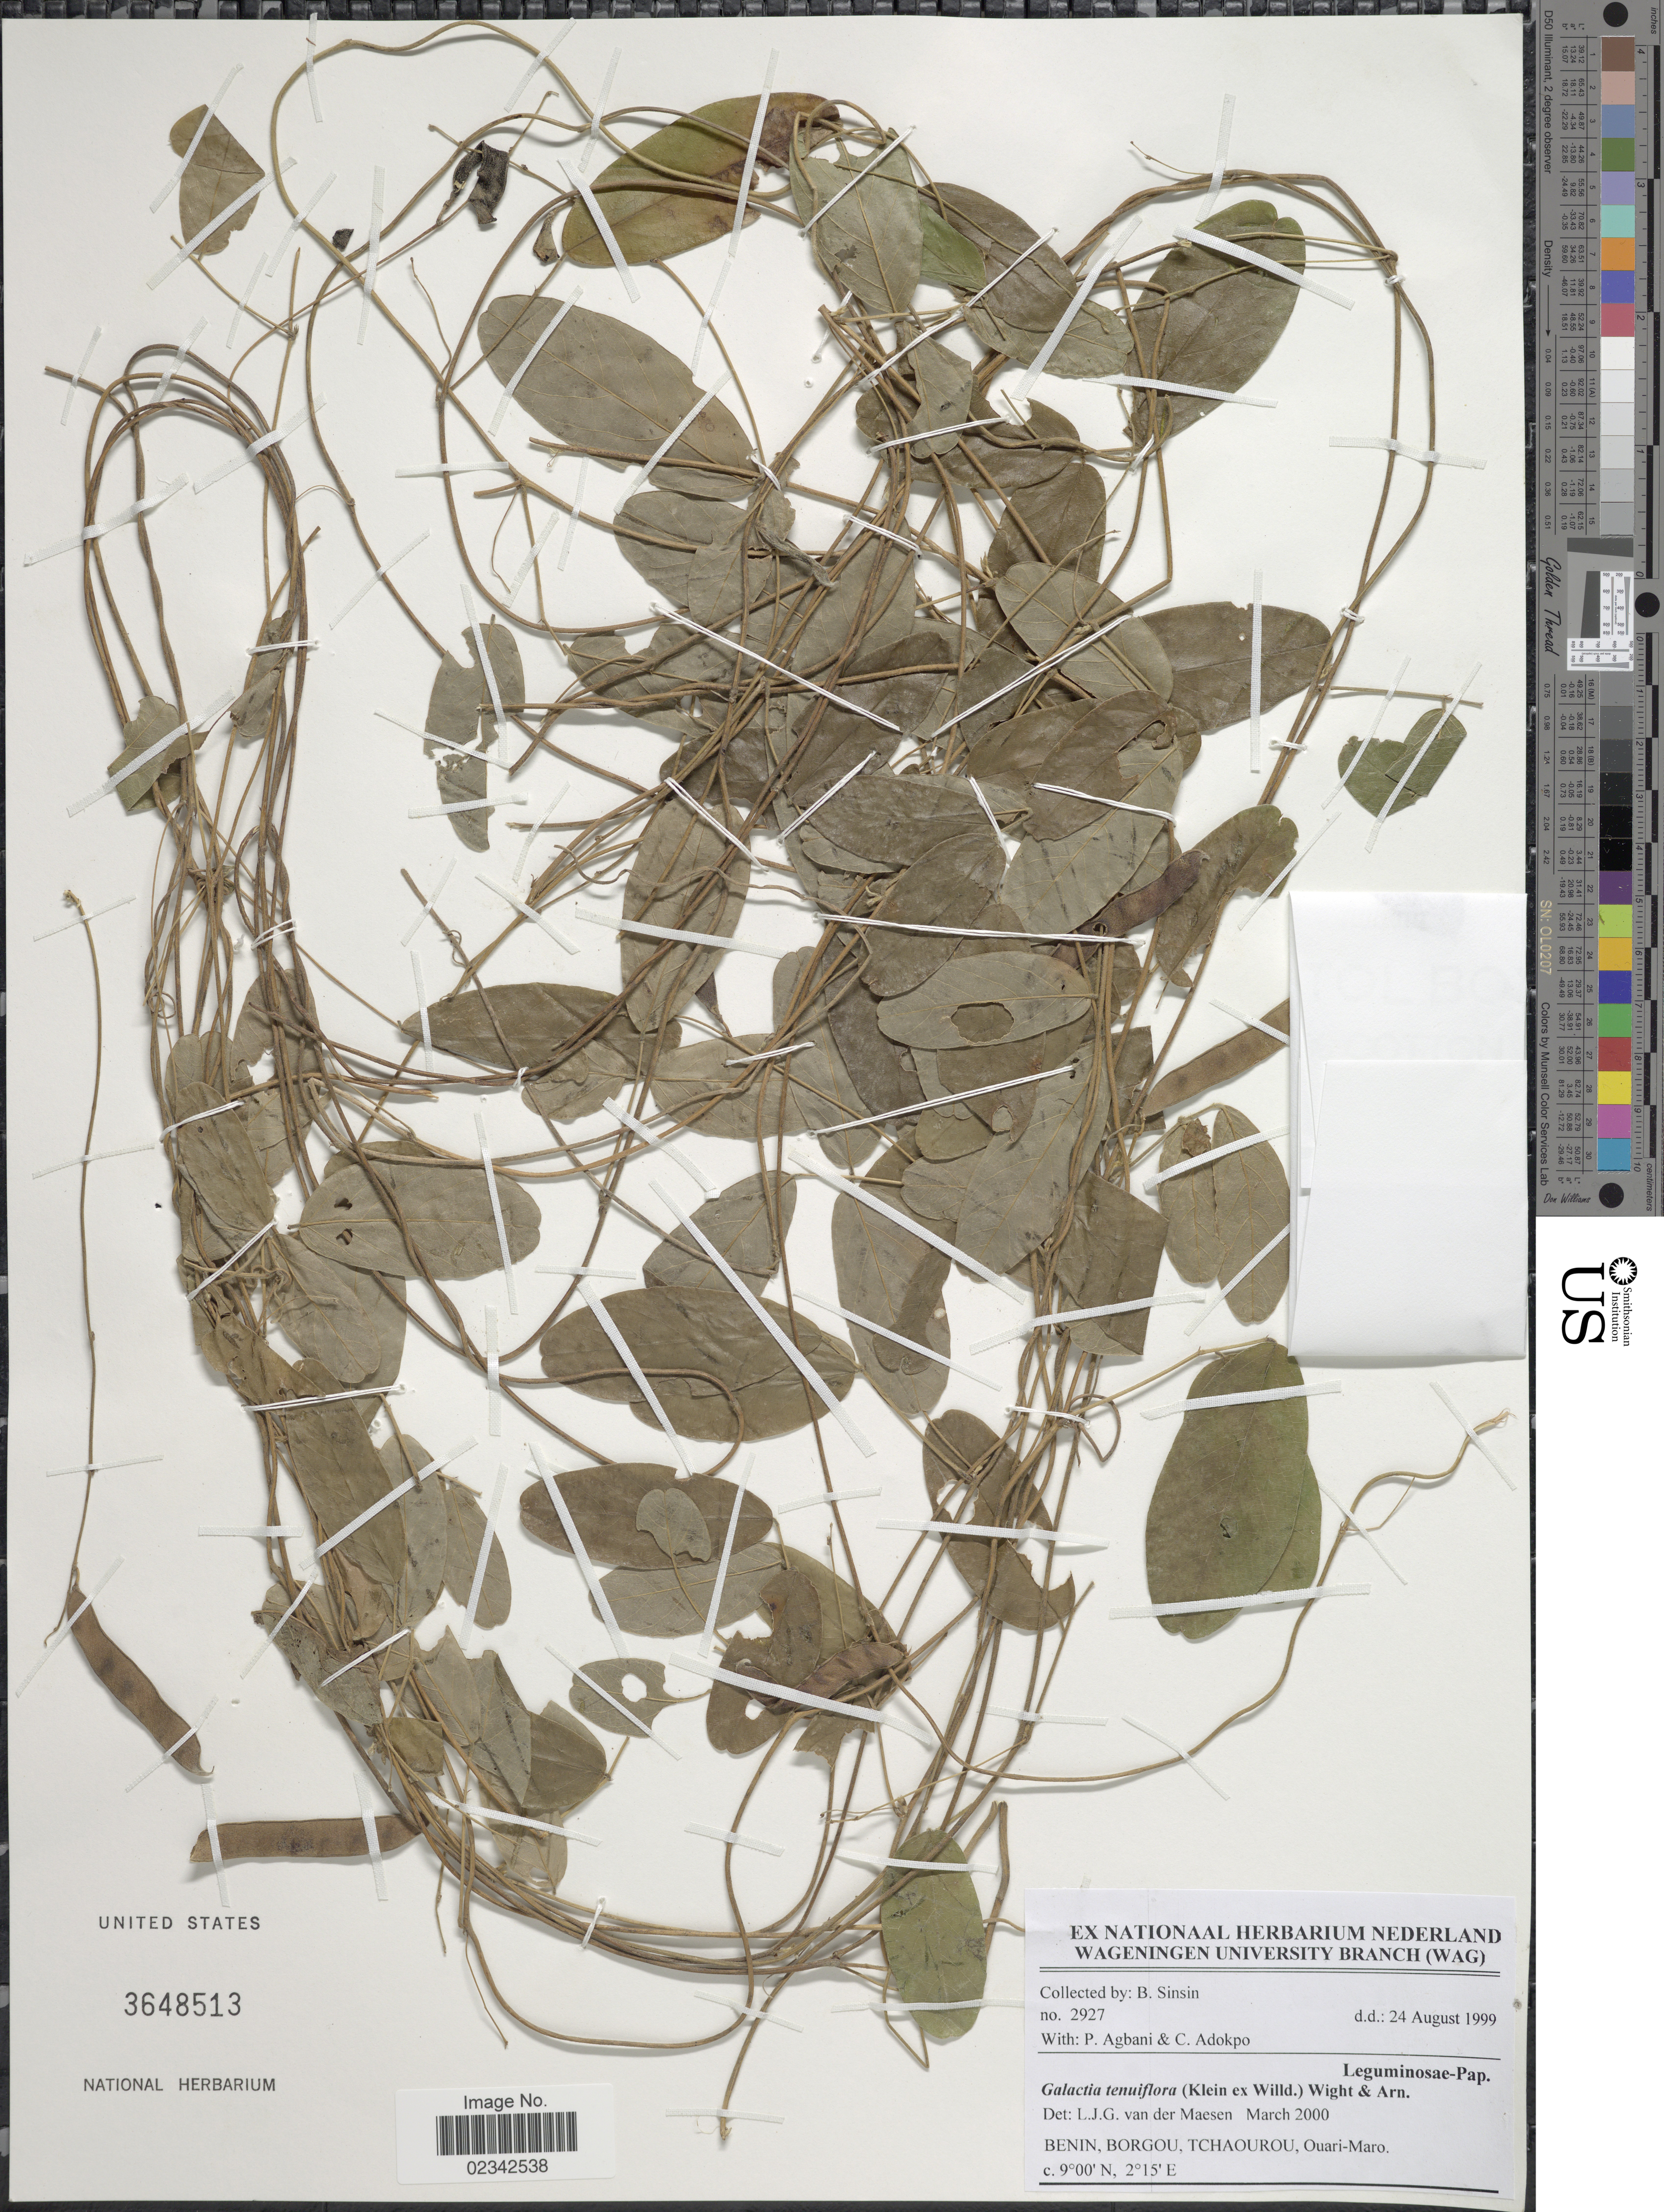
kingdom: Plantae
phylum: Tracheophyta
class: Magnoliopsida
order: Fabales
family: Fabaceae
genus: Galactia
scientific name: Galactia tenuiflora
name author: (J.G. Klein ex Willd.) Wight & Arn.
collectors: B. Sinsin, P. Agbani & C. Adokpo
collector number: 2927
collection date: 1999-08-24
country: Benin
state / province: Borgou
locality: Tchaourou, Ouri-Maro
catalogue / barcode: US 3648513